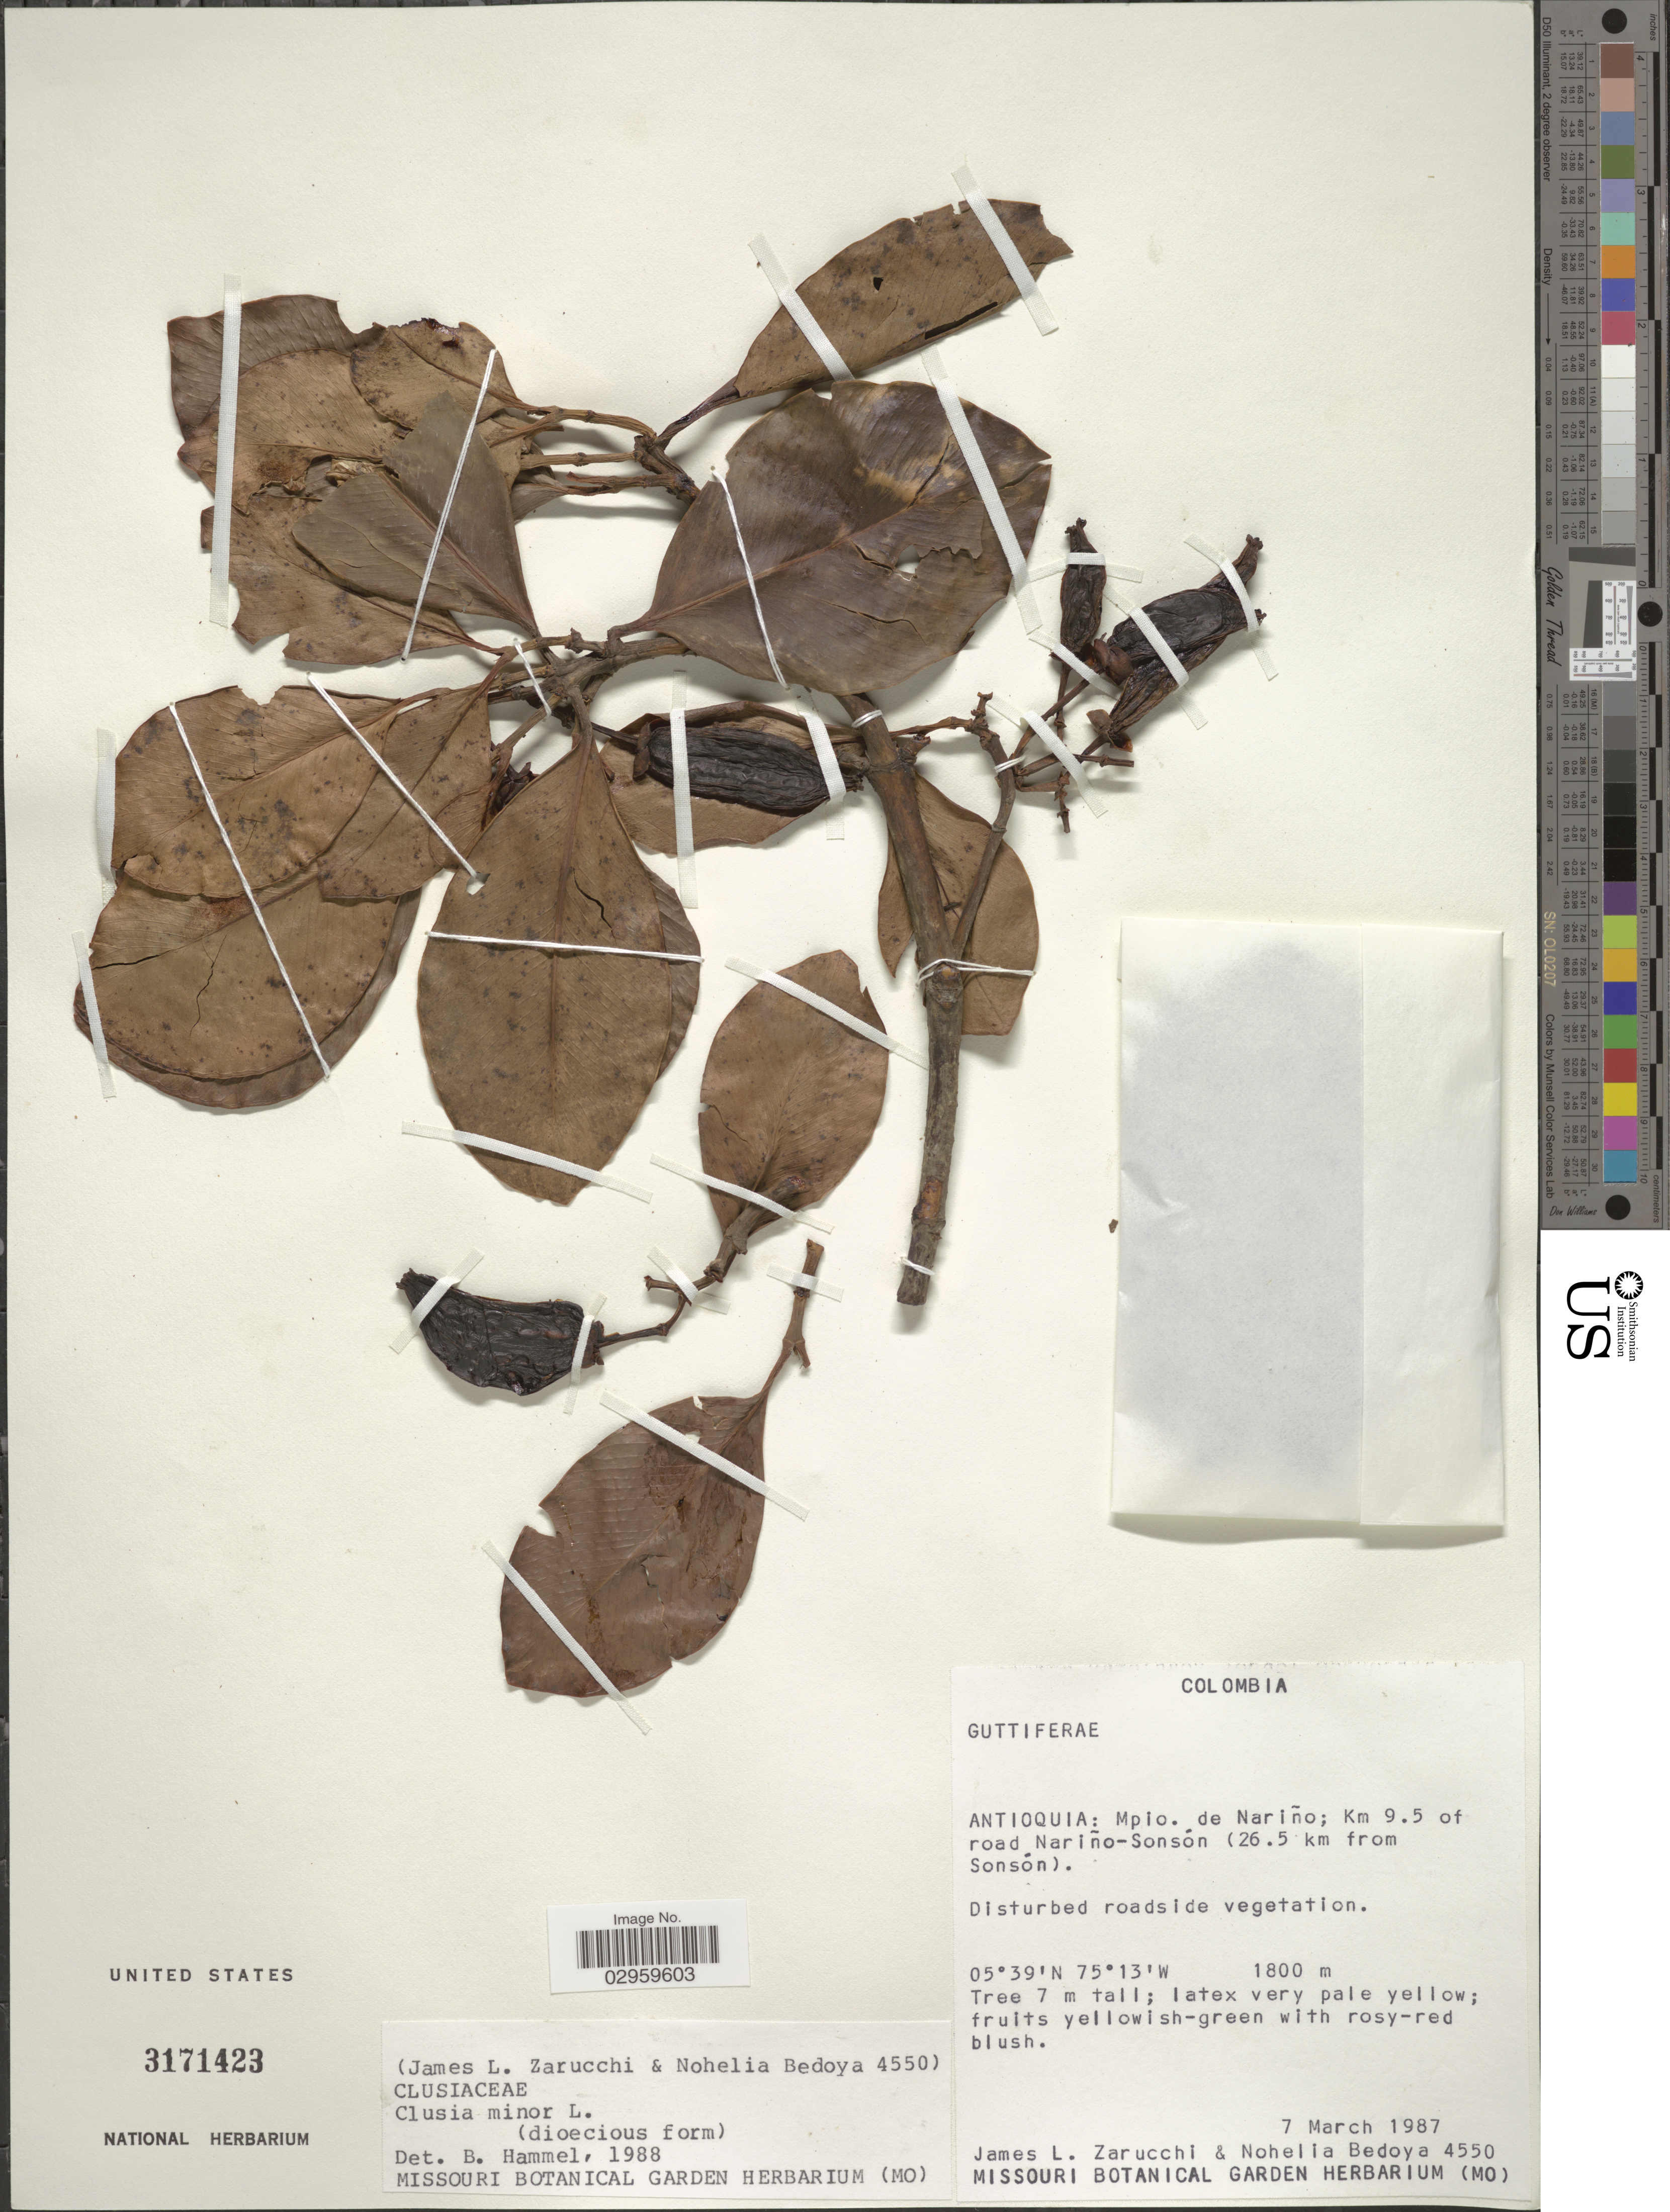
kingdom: Plantae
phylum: Tracheophyta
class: Magnoliopsida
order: Malpighiales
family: Clusiaceae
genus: Clusia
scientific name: Clusia minor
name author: L.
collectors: J. L. Zarucchi & N. Bedoya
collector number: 4550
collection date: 1987-03-07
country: Colombia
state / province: Antioquia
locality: Mpio. de Nariño; Km 9.5 of road Nariño-Sonsón (26.5 km from Sonsón).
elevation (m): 1800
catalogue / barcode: US 3171423